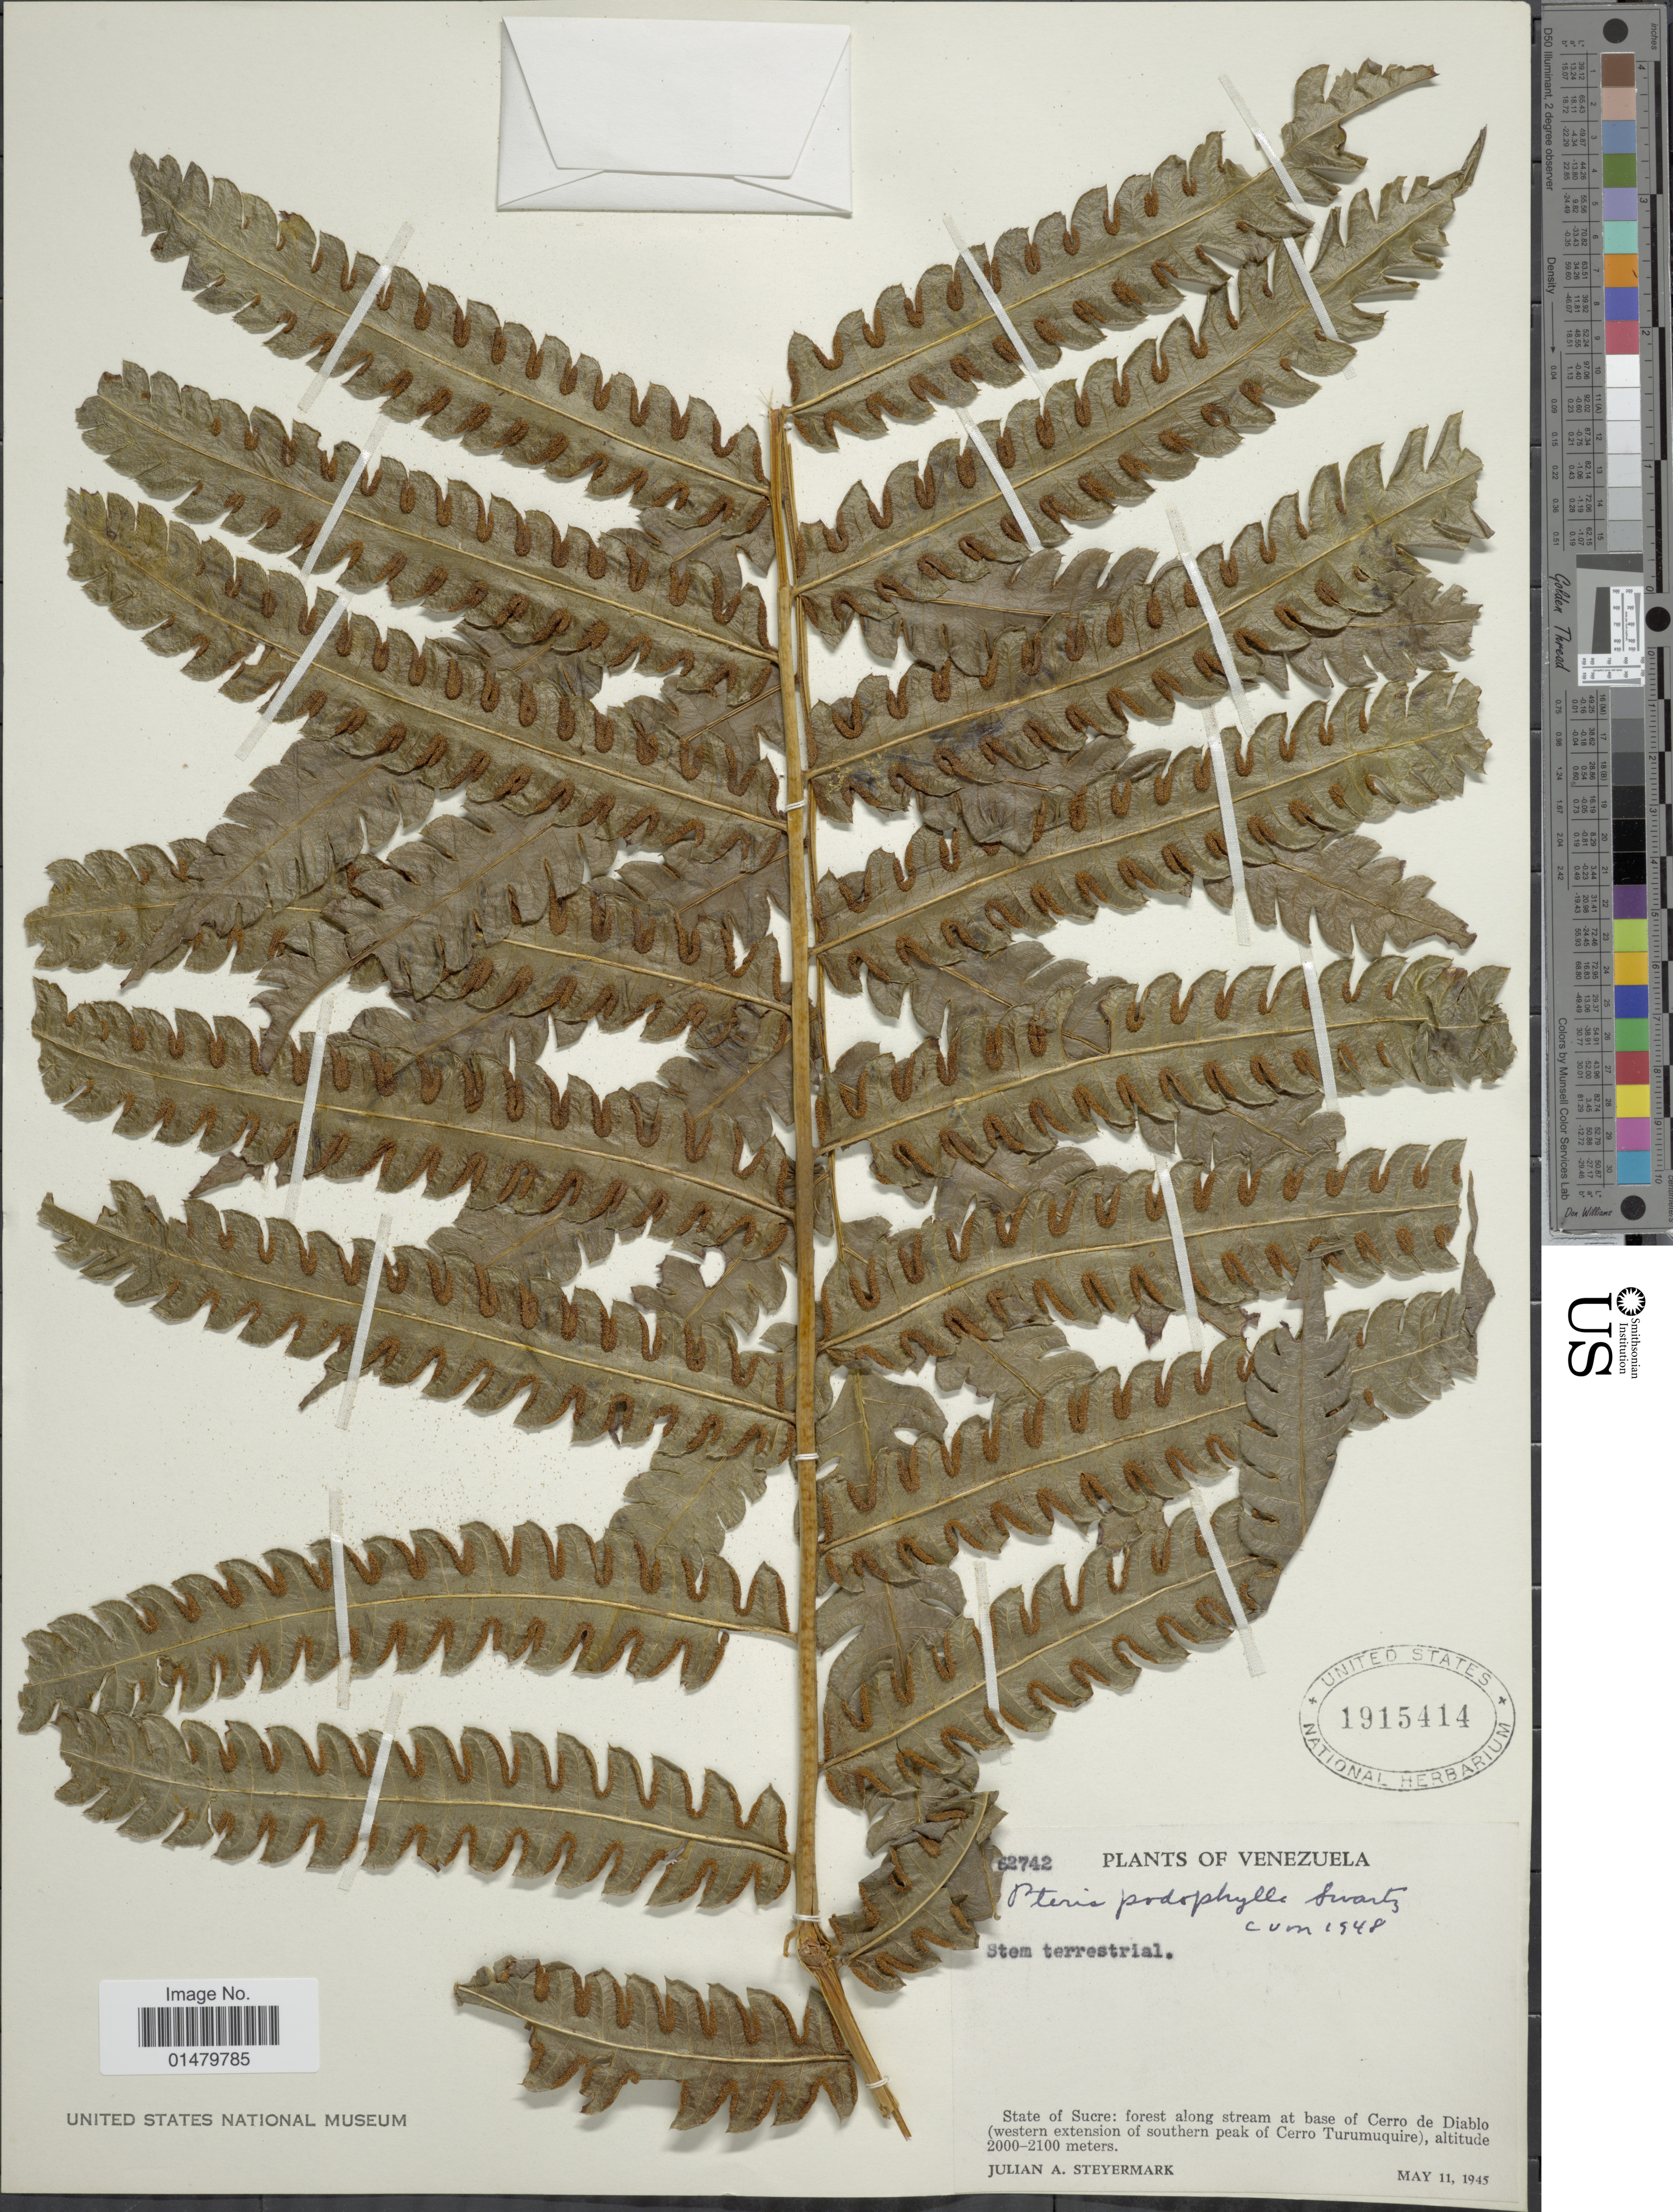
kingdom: Plantae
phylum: Tracheophyta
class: Polypodiopsida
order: Polypodiales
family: Pteridaceae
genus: Pteris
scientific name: Pteris podophylla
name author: Sw.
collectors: J. Steyermark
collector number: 62742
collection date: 1945-05-11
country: Venezuela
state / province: Sucre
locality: State of Sucre: forest along stream at base of Cerri de Diablo (western extension of southern peak of Cerro Turumuquire).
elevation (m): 2000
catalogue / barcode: US 1915414